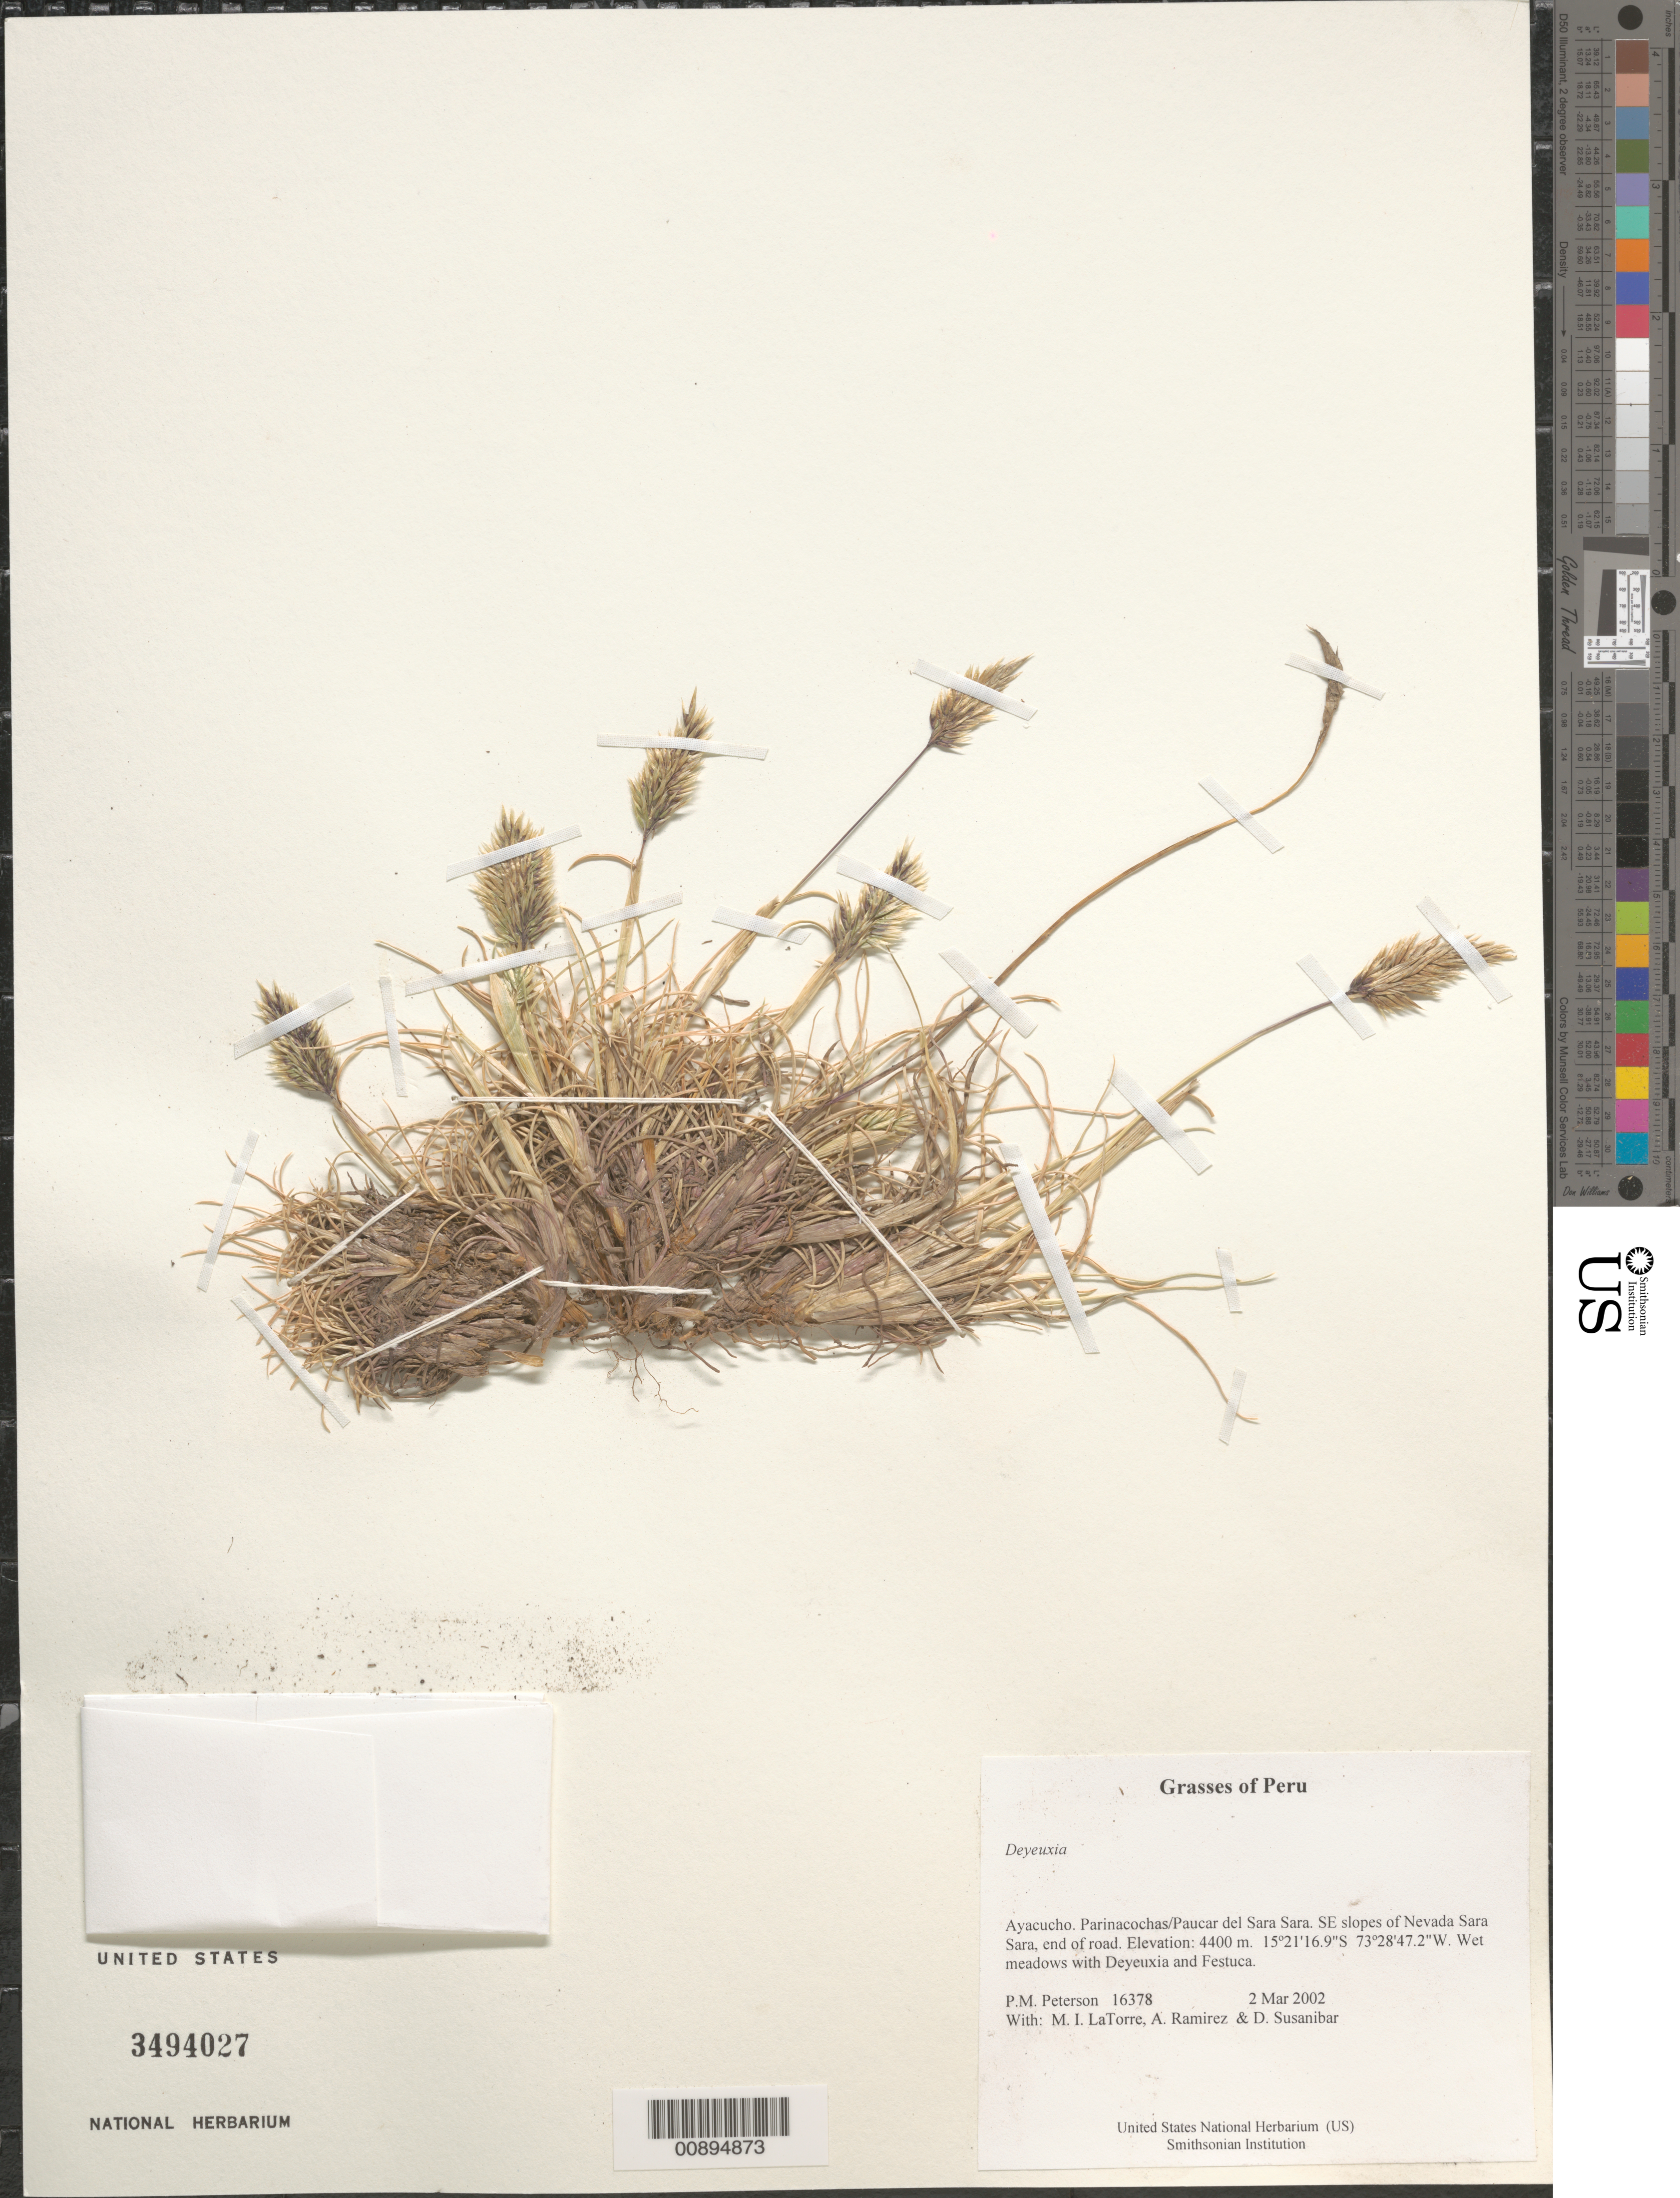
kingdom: Plantae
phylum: Tracheophyta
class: Liliopsida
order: Poales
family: Poaceae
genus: Calamagrostis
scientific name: Calamagrostis sp.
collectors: P. M. Peterson, M. I. La Torre, A. Ramírez & D. Susanibar Cruz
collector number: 16378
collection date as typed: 02 Mar 2002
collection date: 2002-03-02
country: Peru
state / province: Ayacucho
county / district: Parinacochas/Paucar del Sara Sara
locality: SE slopes of Nevada Sara Sara, end of road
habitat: Wet meadows with ~Deyeuxia and Festuca~.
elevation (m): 4400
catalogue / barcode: US 3494027